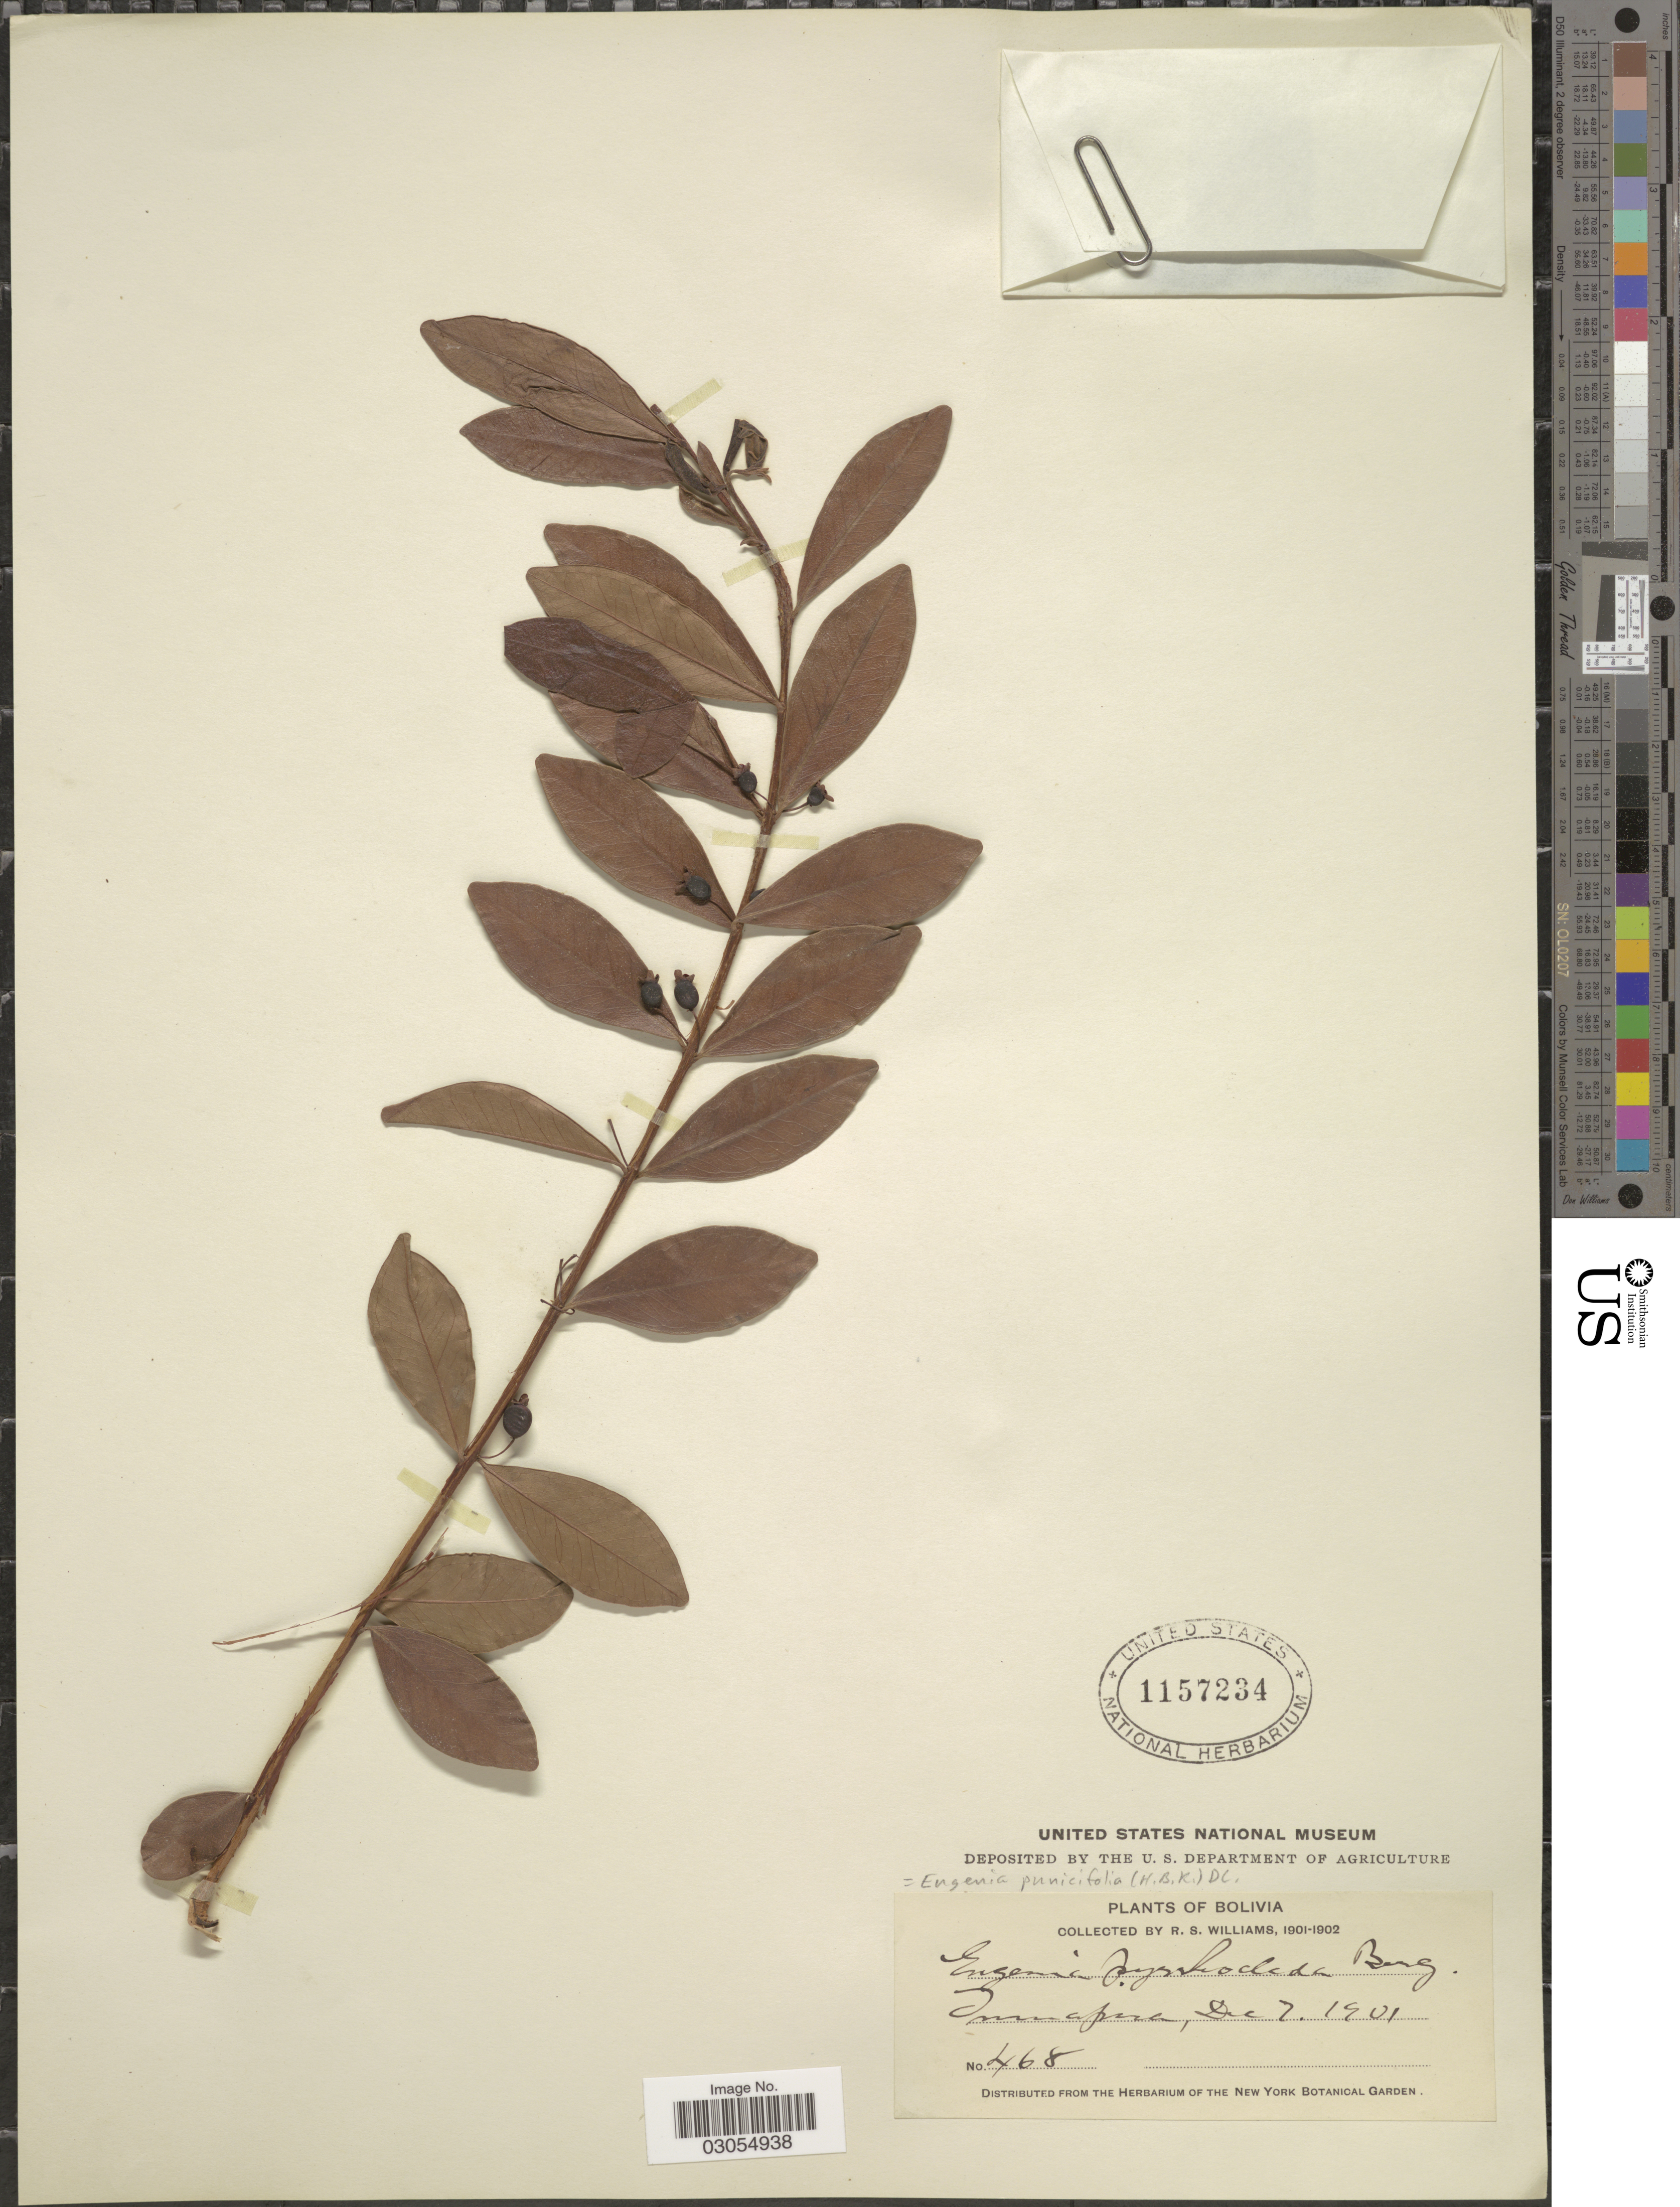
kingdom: Plantae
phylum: Tracheophyta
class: Magnoliopsida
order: Myrtales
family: Myrtaceae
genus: Eugenia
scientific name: Eugenia punicifolia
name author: (Kunth) DC.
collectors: R. S. Williams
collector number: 468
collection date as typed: Dec. 7, 1901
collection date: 1901-12-07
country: Bolivia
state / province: La Paz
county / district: Iturralde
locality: Tumupasa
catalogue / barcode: US 1157234